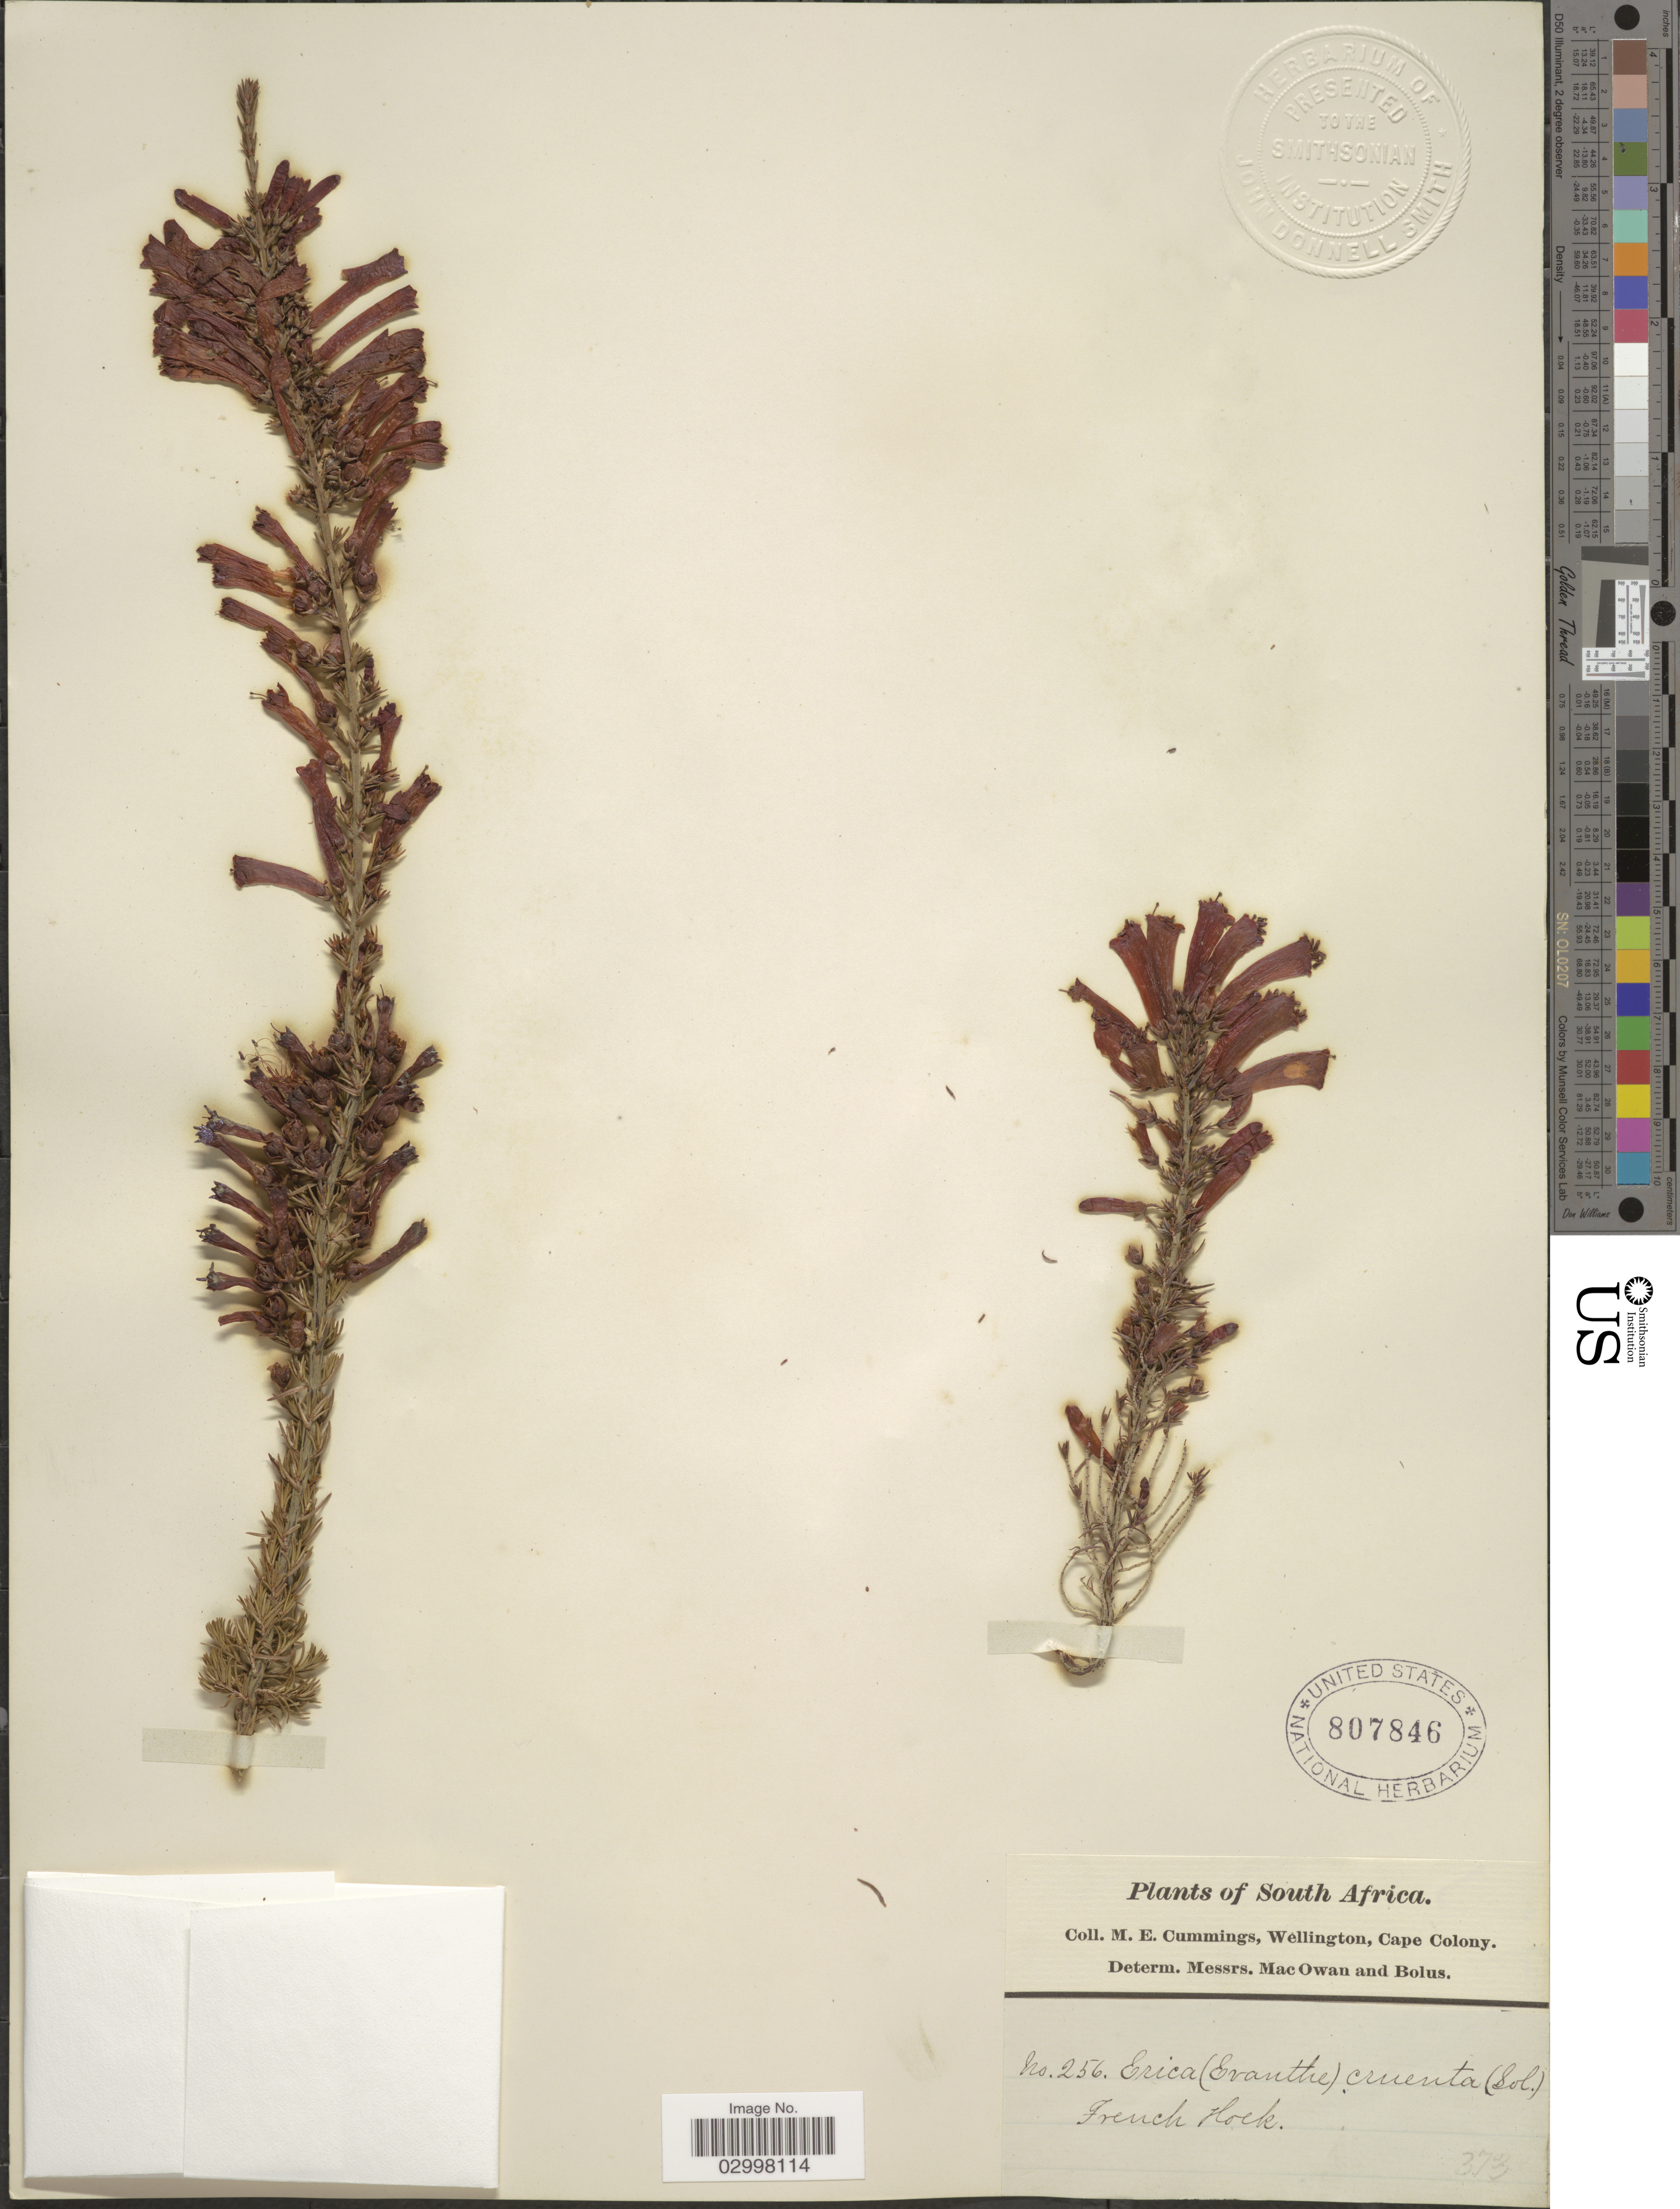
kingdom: Plantae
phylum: Tracheophyta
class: Magnoliopsida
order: Ericales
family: Ericaceae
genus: Erica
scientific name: Erica cruenta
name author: Sol.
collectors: M. E. Cummings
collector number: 256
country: South Africa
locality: French Hoek.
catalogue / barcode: US 807846